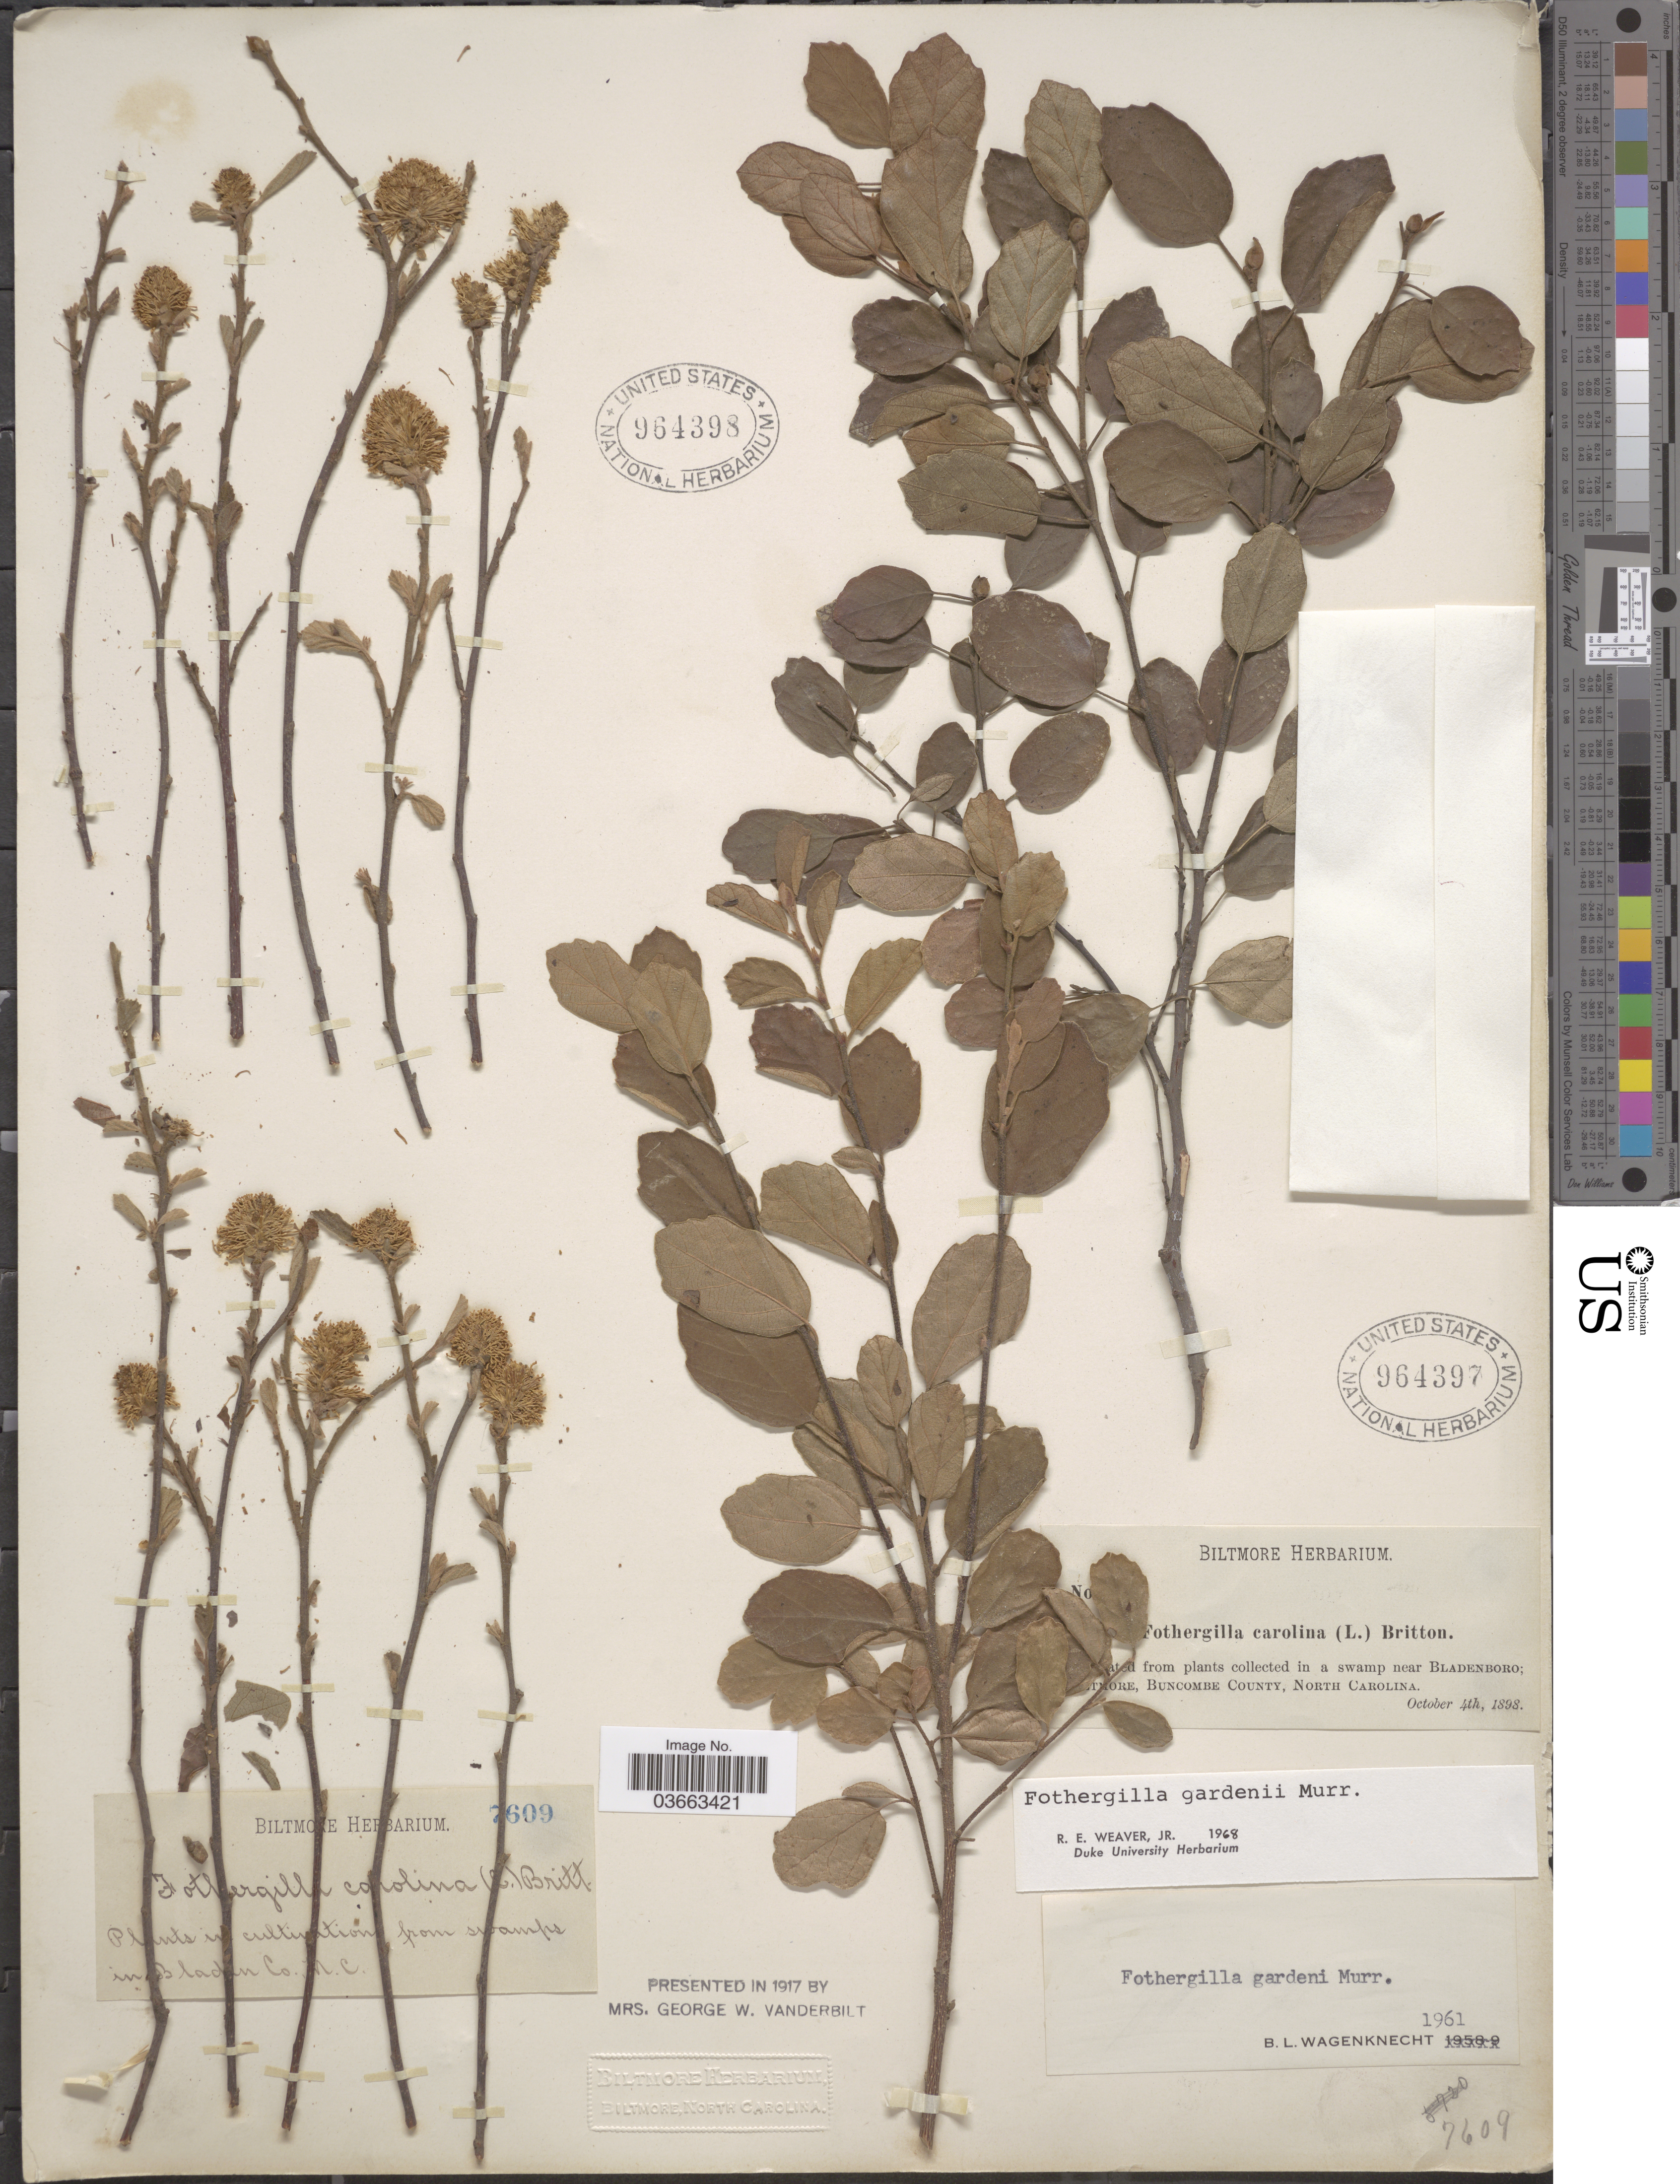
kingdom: Plantae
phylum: Tracheophyta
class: Magnoliopsida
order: Saxifragales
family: Hamamelidaceae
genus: Fothergilla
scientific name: Fothergilla gardenii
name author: L.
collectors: ex herb. Biltmore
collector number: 7609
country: United States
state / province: North Carolina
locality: Blad!n Co.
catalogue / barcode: US 964398